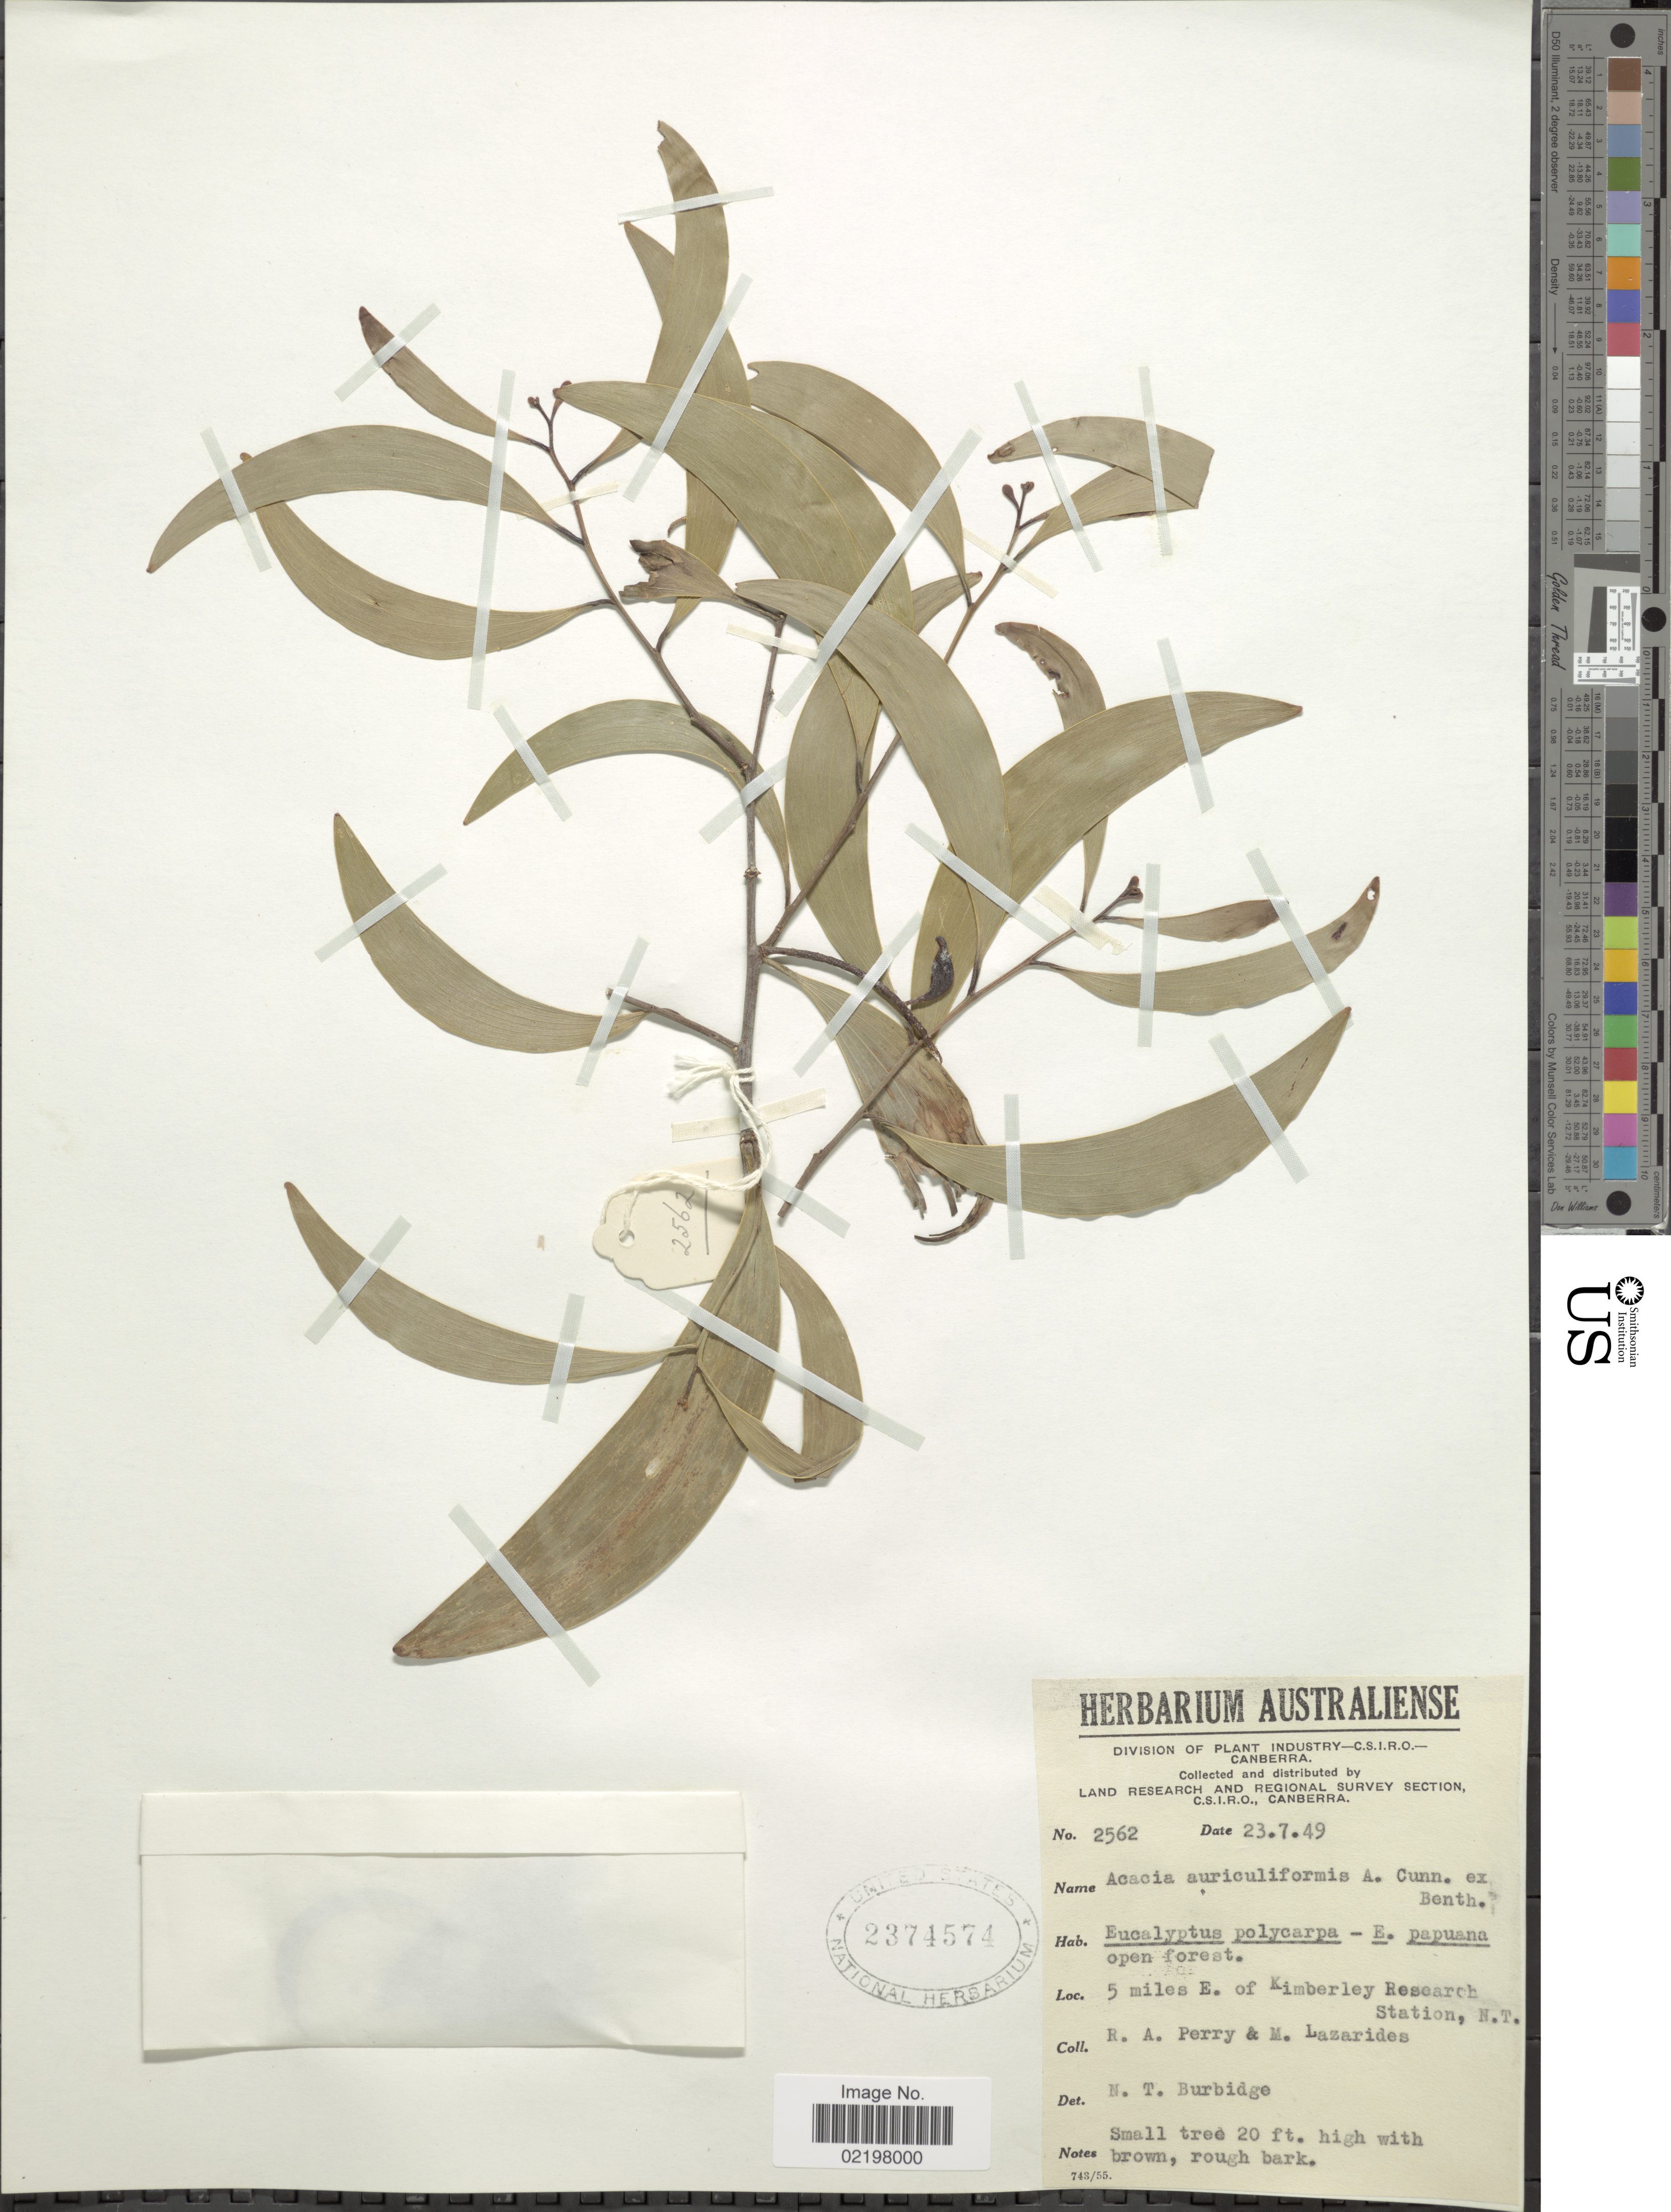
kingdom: Plantae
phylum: Tracheophyta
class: Magnoliopsida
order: Fabales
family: Fabaceae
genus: Acacia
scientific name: Acacia auriculiformis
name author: A. Cunn. ex Benth.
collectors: Perry, R. A. & M. Lazarides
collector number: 2562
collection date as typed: Transcribed d/m/y: 20/7/49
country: Australia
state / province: Northern Territory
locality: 5 miles E. of Kimberley Research Station, N.T.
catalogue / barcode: US 2374574